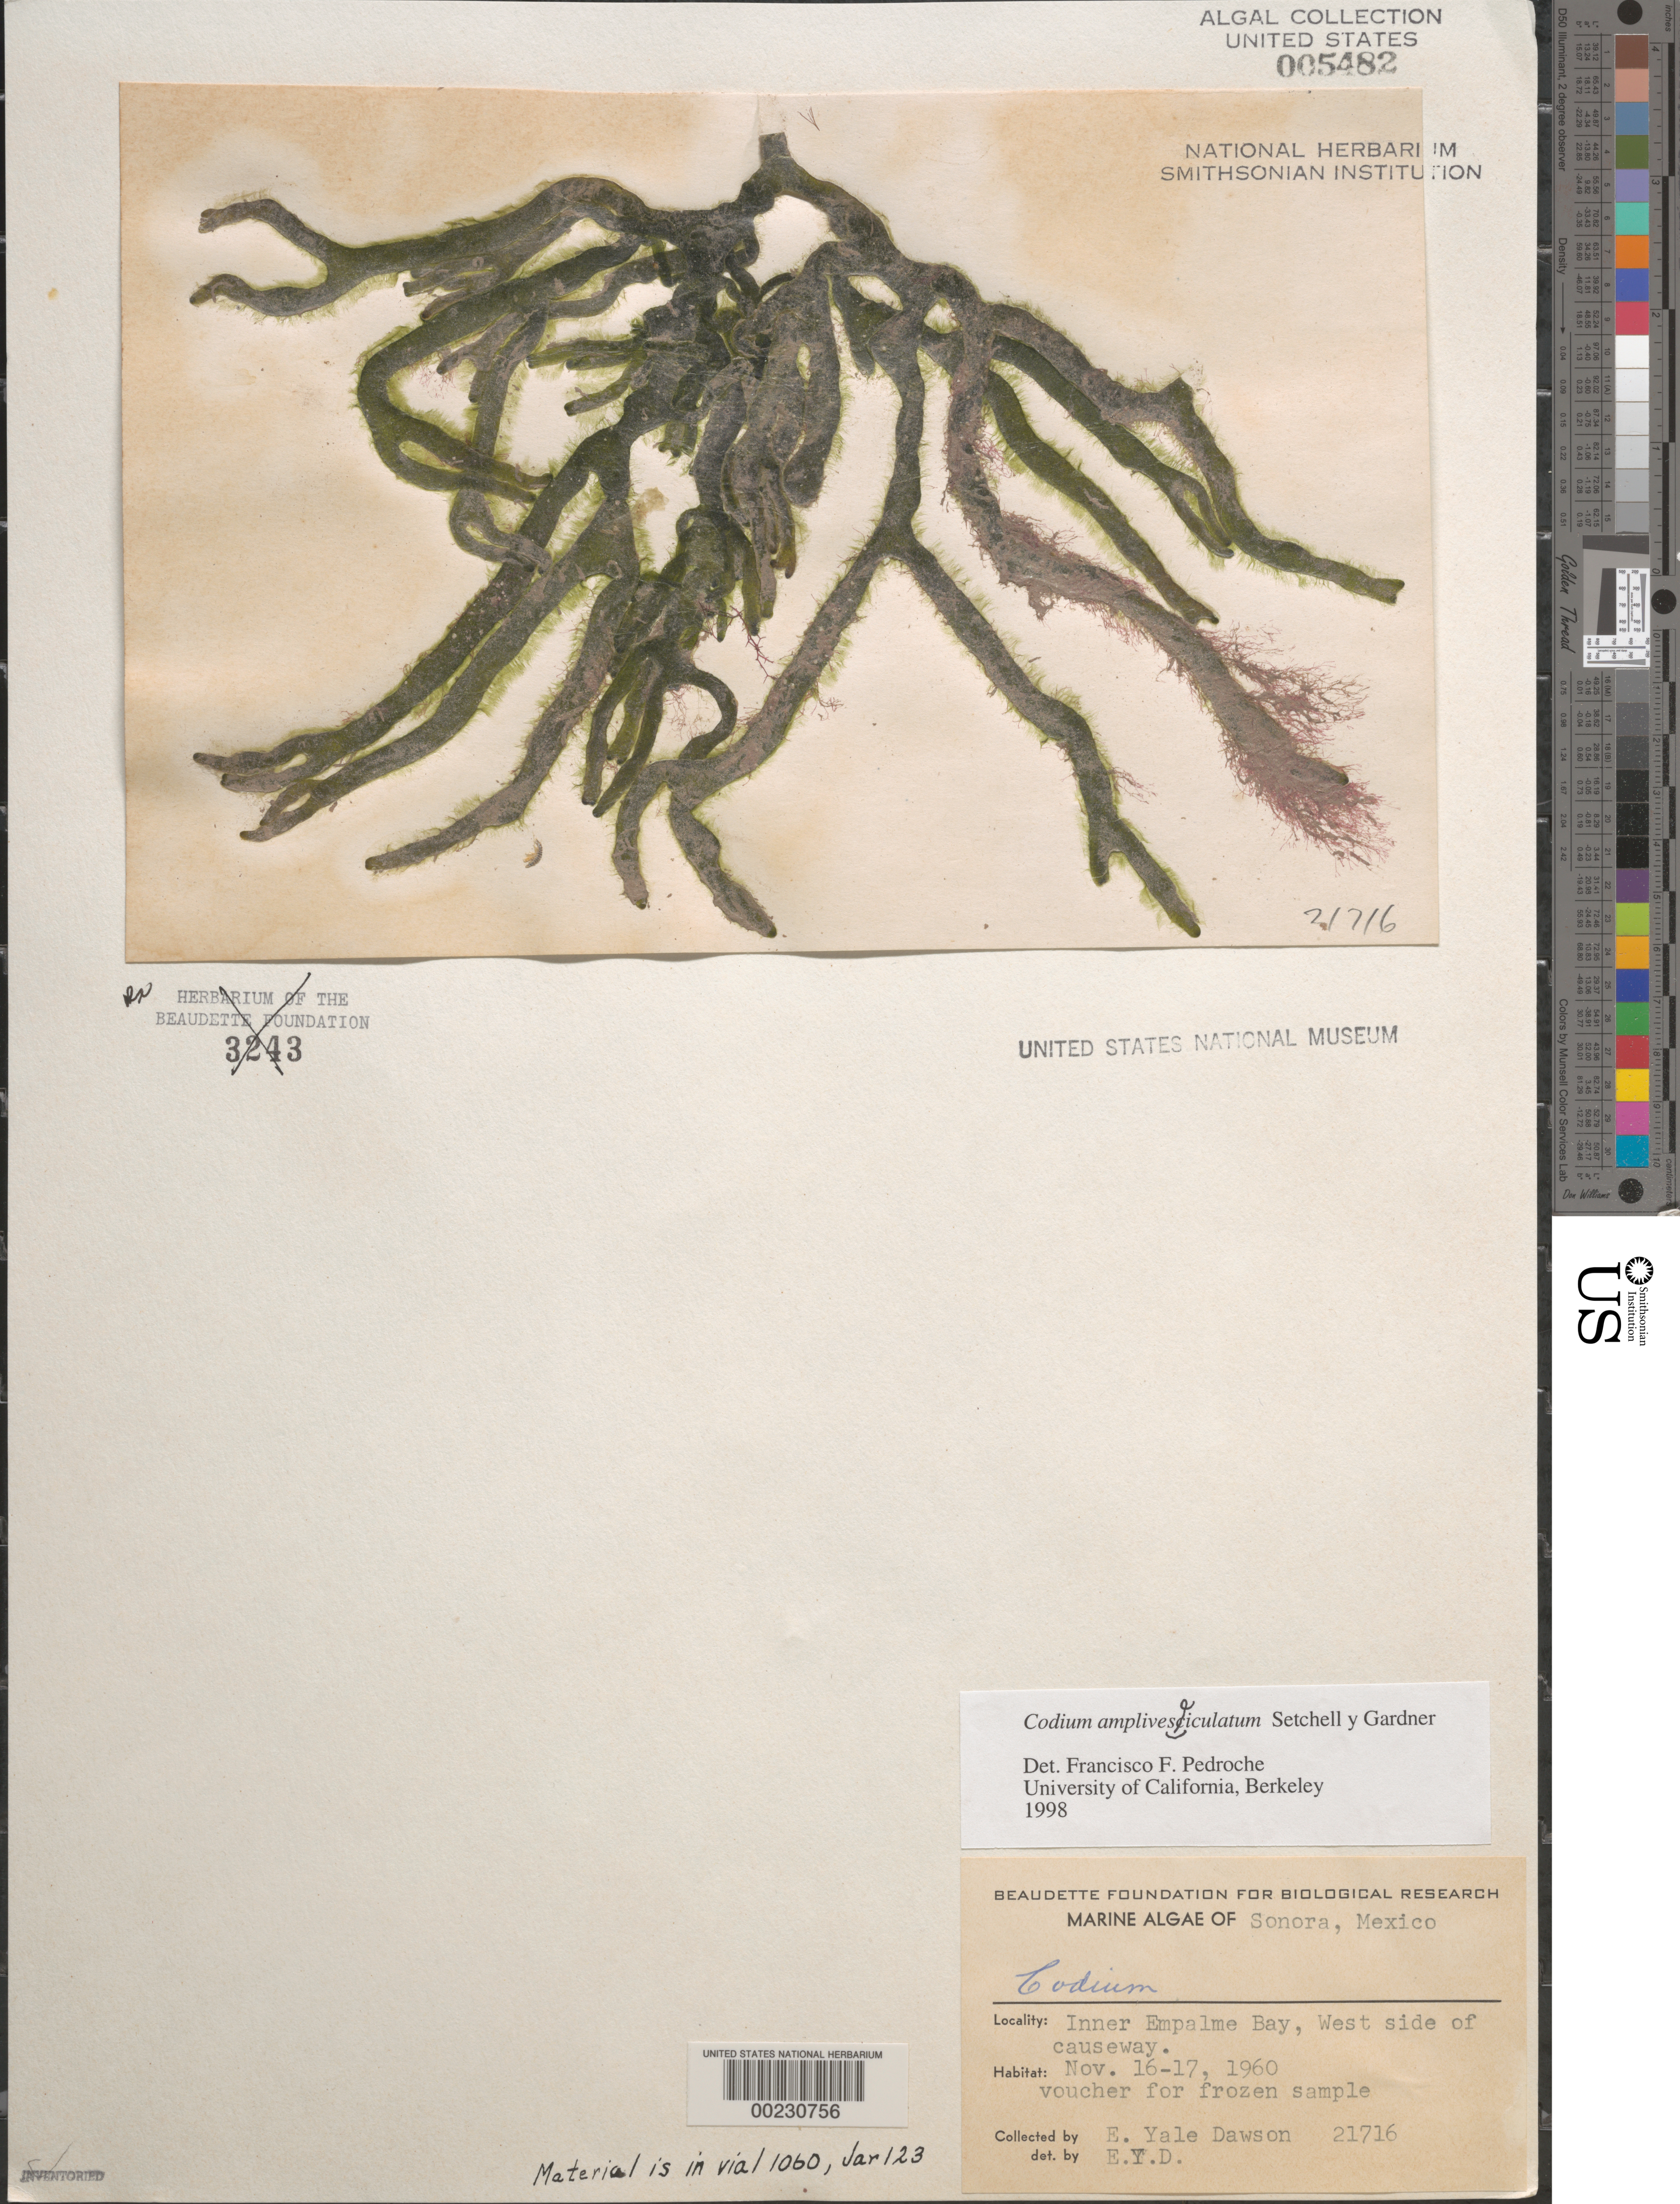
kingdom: Plantae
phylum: Chlorophyta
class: Ulvophyceae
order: Bryopsidales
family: Codiaceae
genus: Codium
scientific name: Codium amplivesiculatum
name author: Setch. & N.L. Gardner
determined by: Pedroche, F. F.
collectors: E. Y. Dawson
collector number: EYD 21716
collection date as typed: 16 Nov 1960 to 17 Nov 1960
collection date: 1960-11-16/1960-11-17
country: Mexico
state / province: Sonora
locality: Inner Empalme Bay, west side of causeway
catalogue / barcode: US 5482